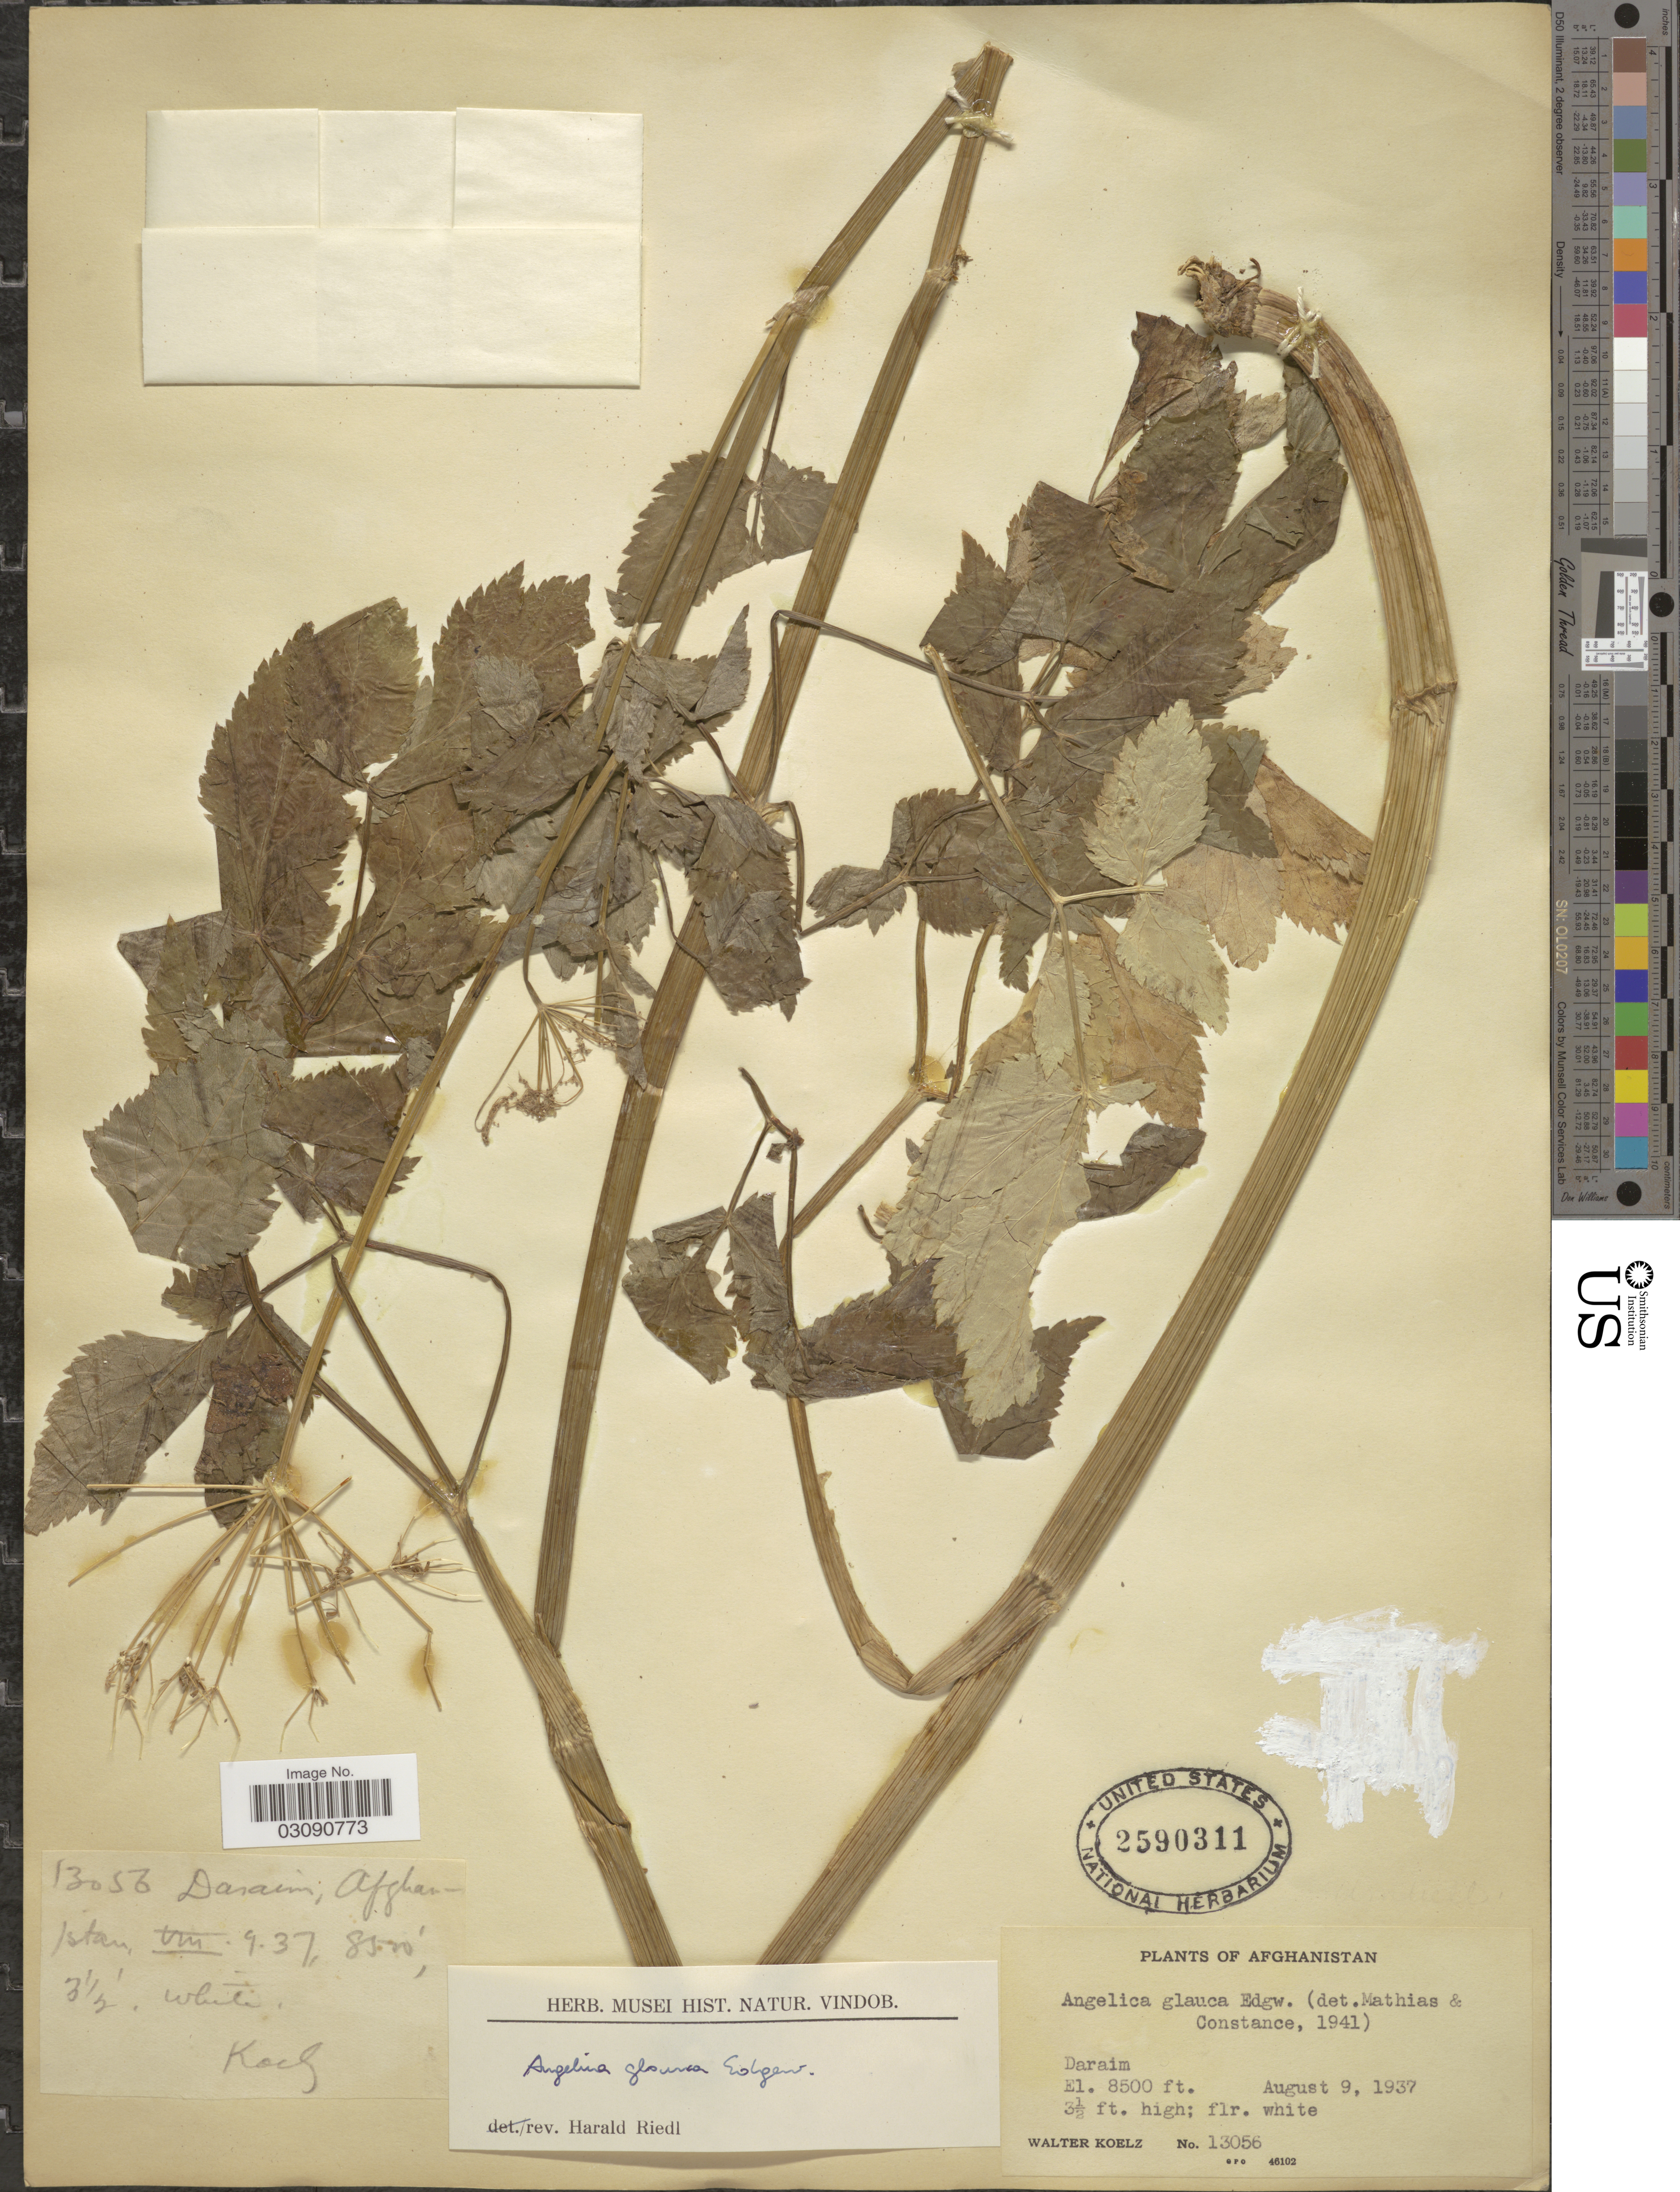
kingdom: Plantae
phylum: Tracheophyta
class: Magnoliopsida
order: Apiales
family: Apiaceae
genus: Angelica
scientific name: Angelica glauca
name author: Edgew.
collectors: W. N. Koelz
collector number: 13056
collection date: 1937-08-09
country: Afghanistan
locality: Daraim.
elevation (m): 2591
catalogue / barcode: US 2590311